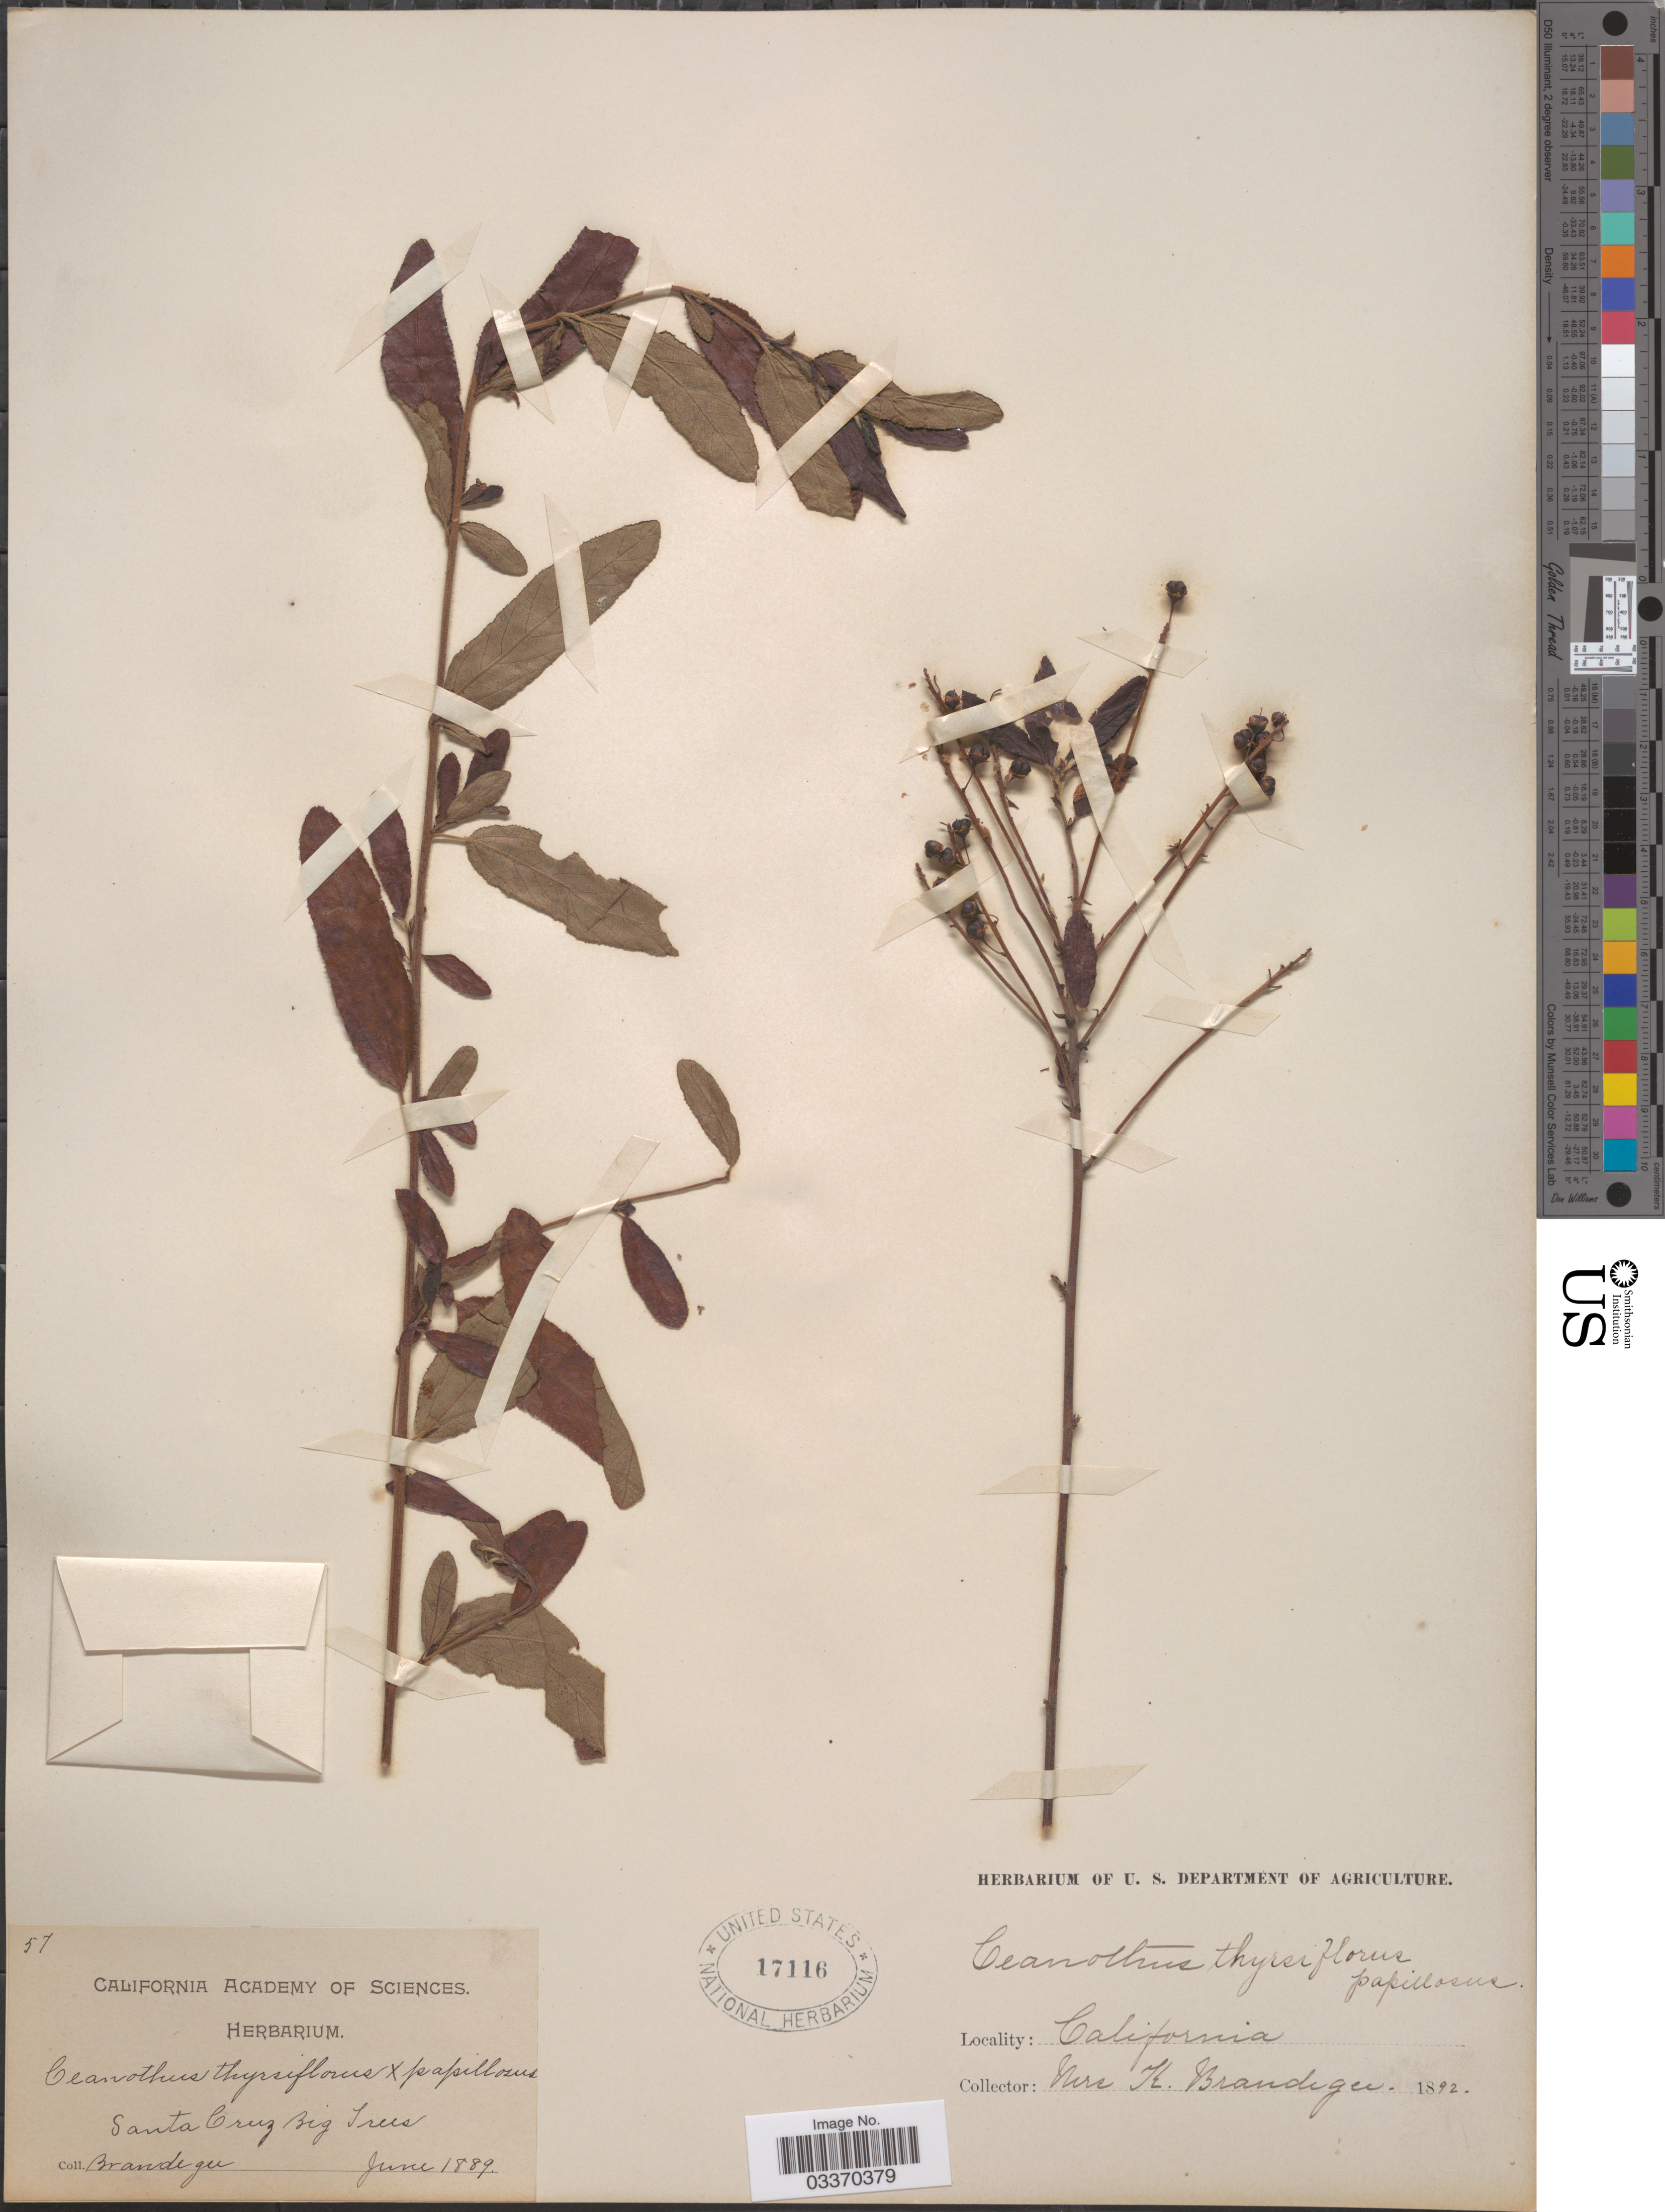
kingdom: Plantae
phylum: Tracheophyta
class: Magnoliopsida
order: Rosales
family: Rhamnaceae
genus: Ceanothus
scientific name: Ceanothus thyrsiflorus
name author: Eschsch.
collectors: K. Brandegee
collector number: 57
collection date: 1889-06/1892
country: United States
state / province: California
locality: Santa Cruz, Big Trees.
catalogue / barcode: US 17116